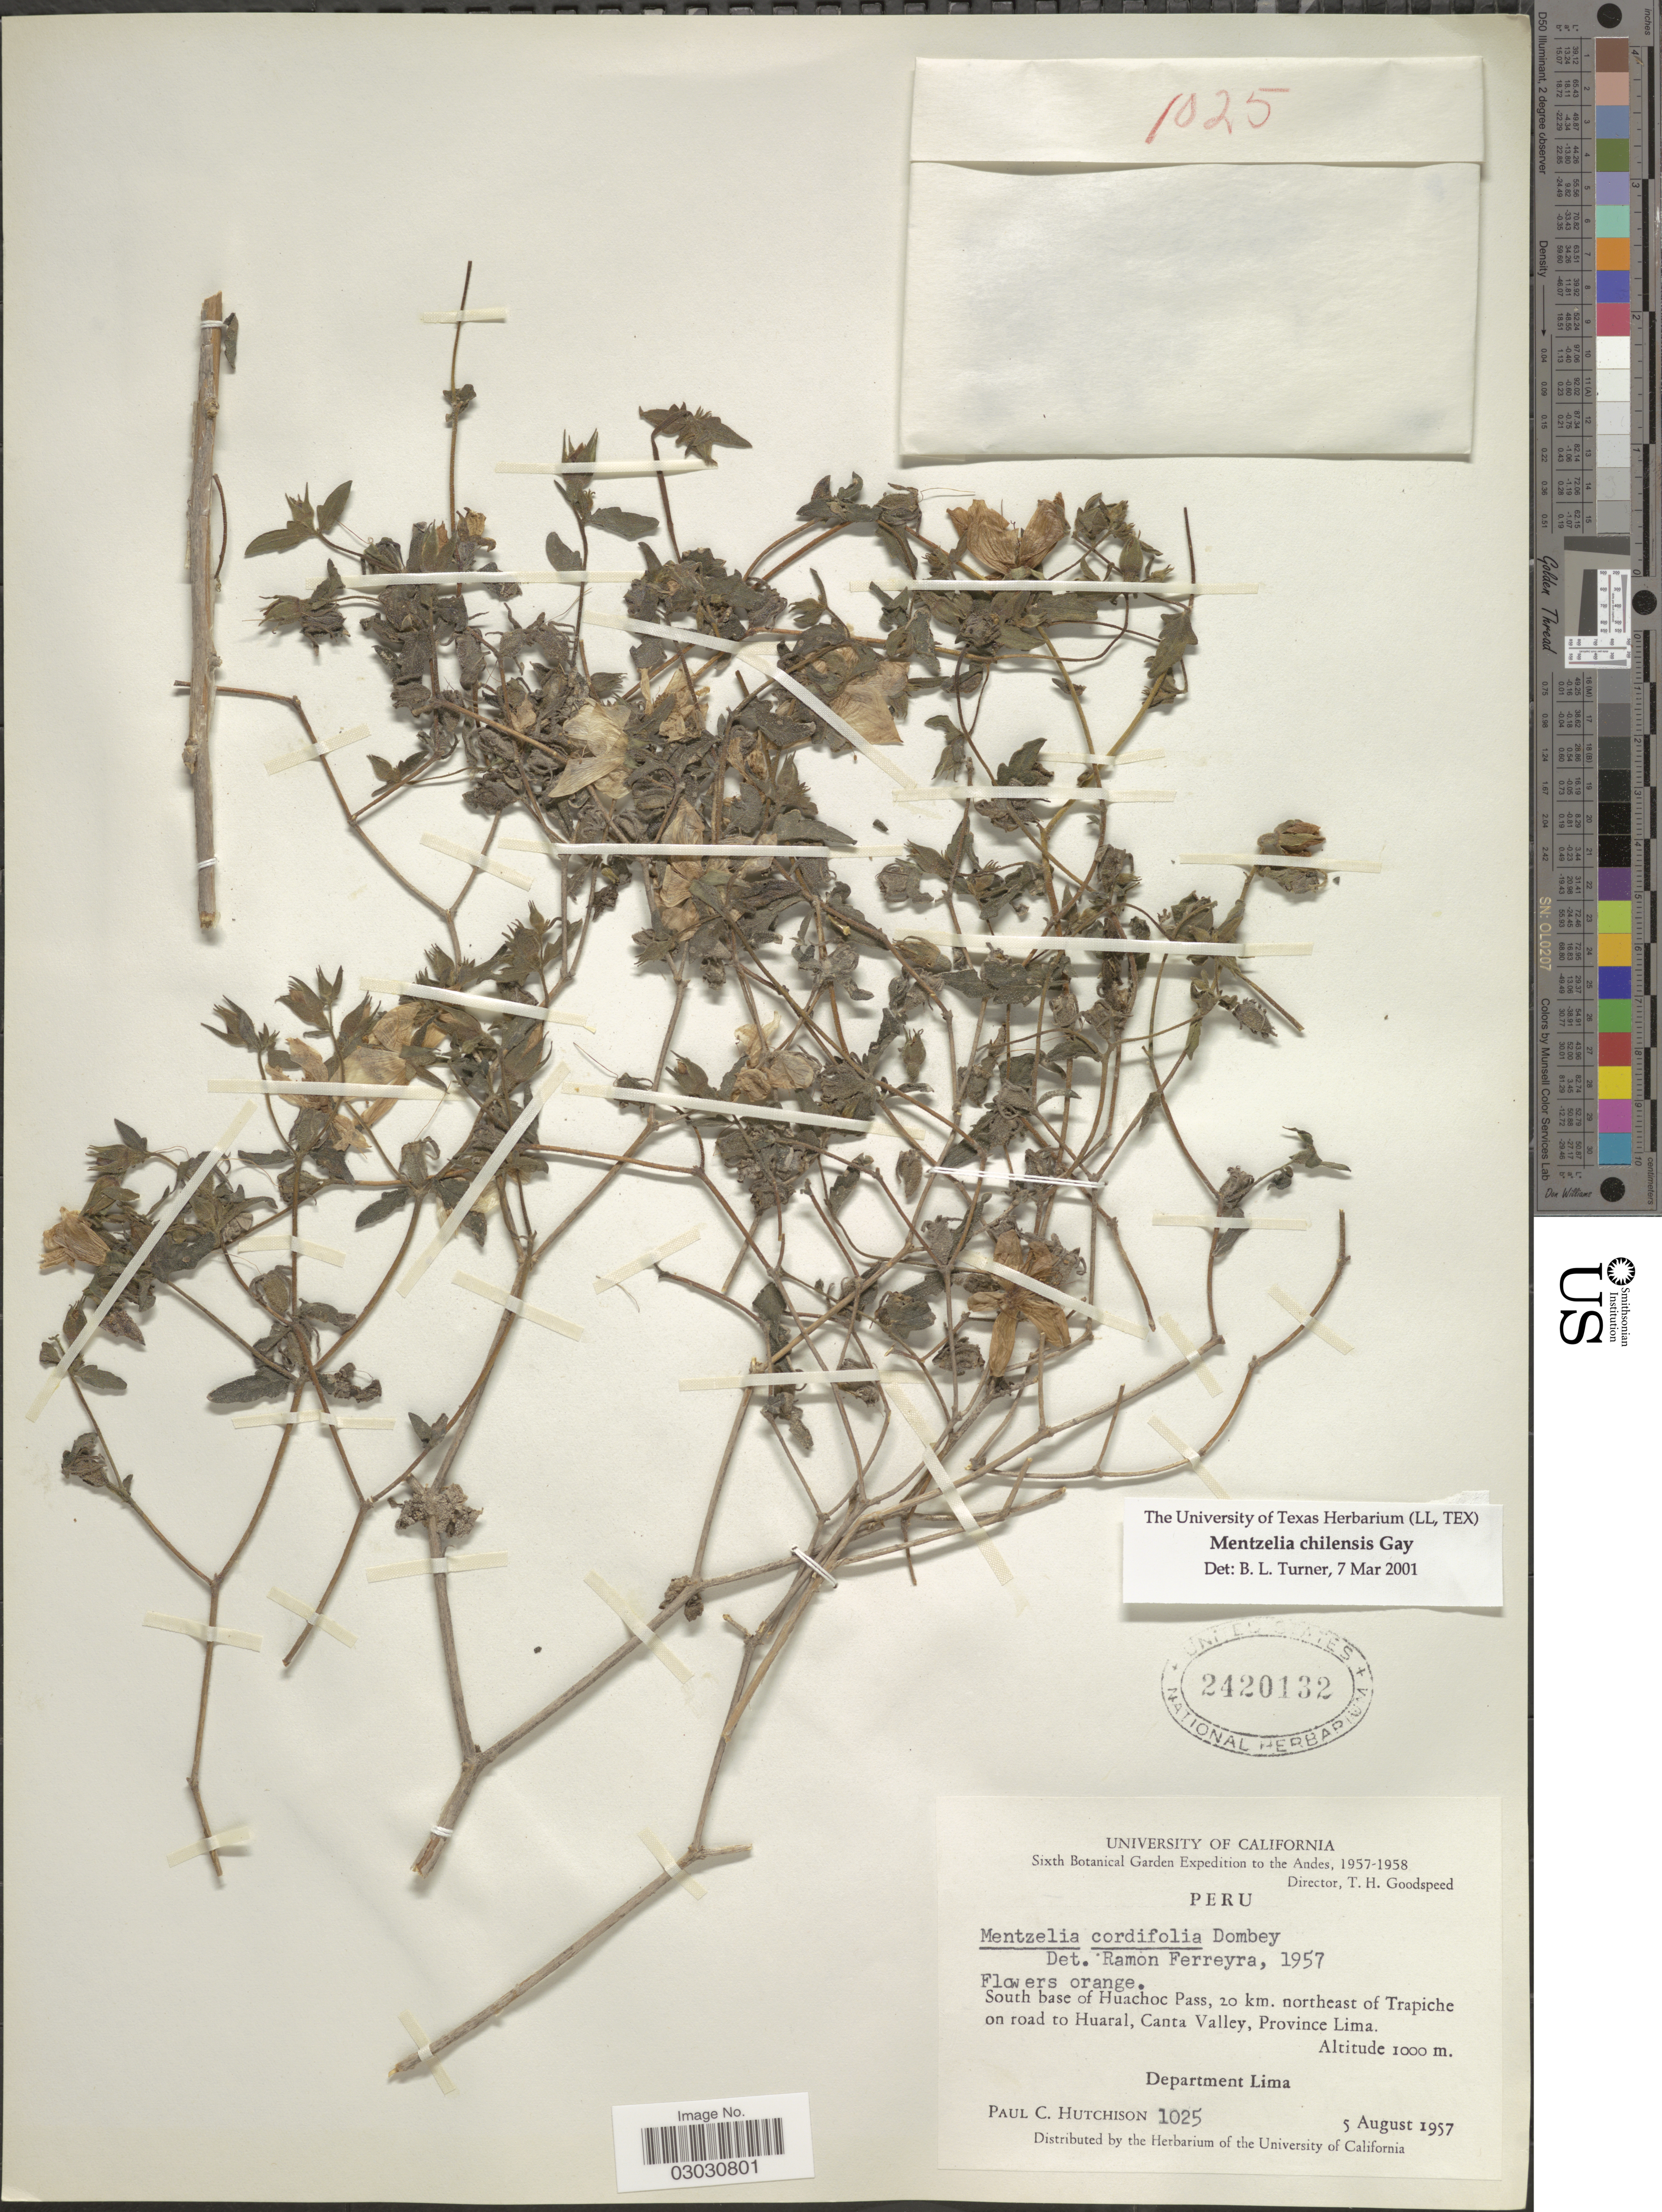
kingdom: Plantae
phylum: Tracheophyta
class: Magnoliopsida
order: Cornales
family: Loasaceae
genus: Mentzelia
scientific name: Mentzelia chilensis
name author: Gay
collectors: P. C. Hutchison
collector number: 1025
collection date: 1957-08-05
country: Peru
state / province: Lima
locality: Andes. South base of Huachoc Pass, 20 km. northeast of Trapiche on road to Huaral, Canta Valley, Province Lima. Department Lima.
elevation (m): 1000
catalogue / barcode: US 2420132